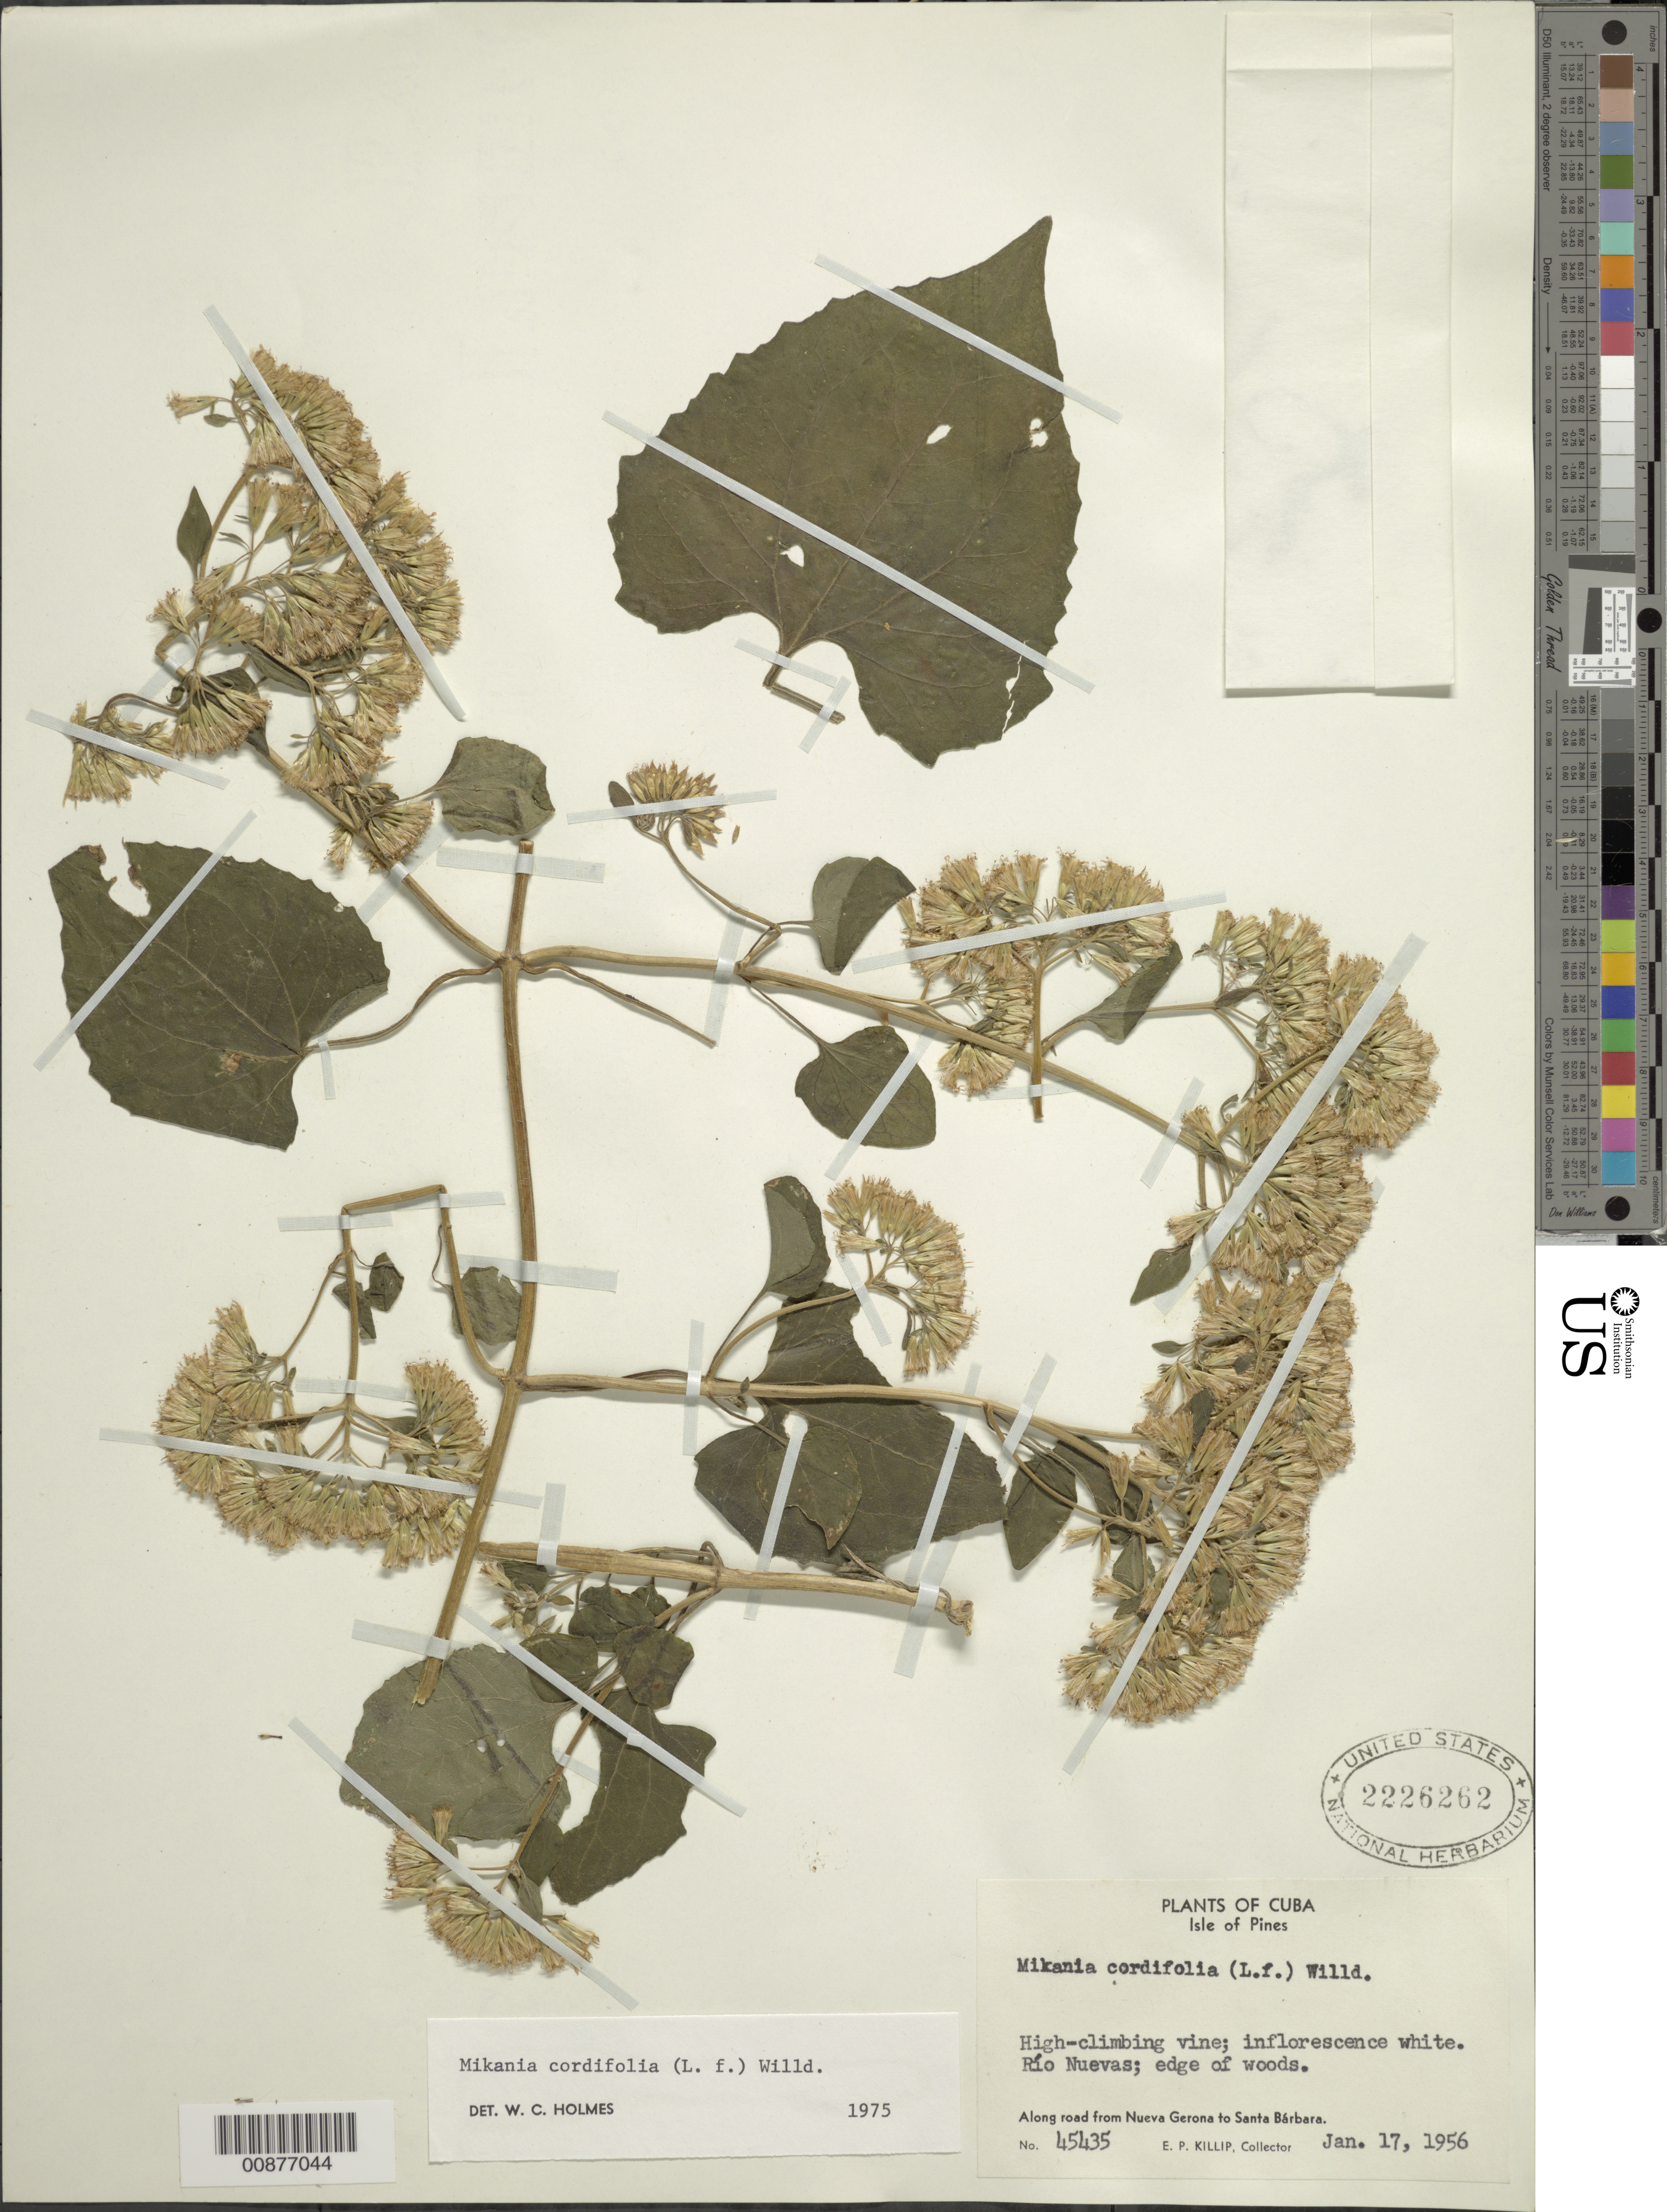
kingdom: Plantae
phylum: Tracheophyta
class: Magnoliopsida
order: Asterales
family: Asteraceae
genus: Mikania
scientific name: Mikania cordifolia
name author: Kunth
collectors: E. P. Killip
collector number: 45435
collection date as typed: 17 Jan 1956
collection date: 1956-01-17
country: Cuba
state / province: Isla de La Juventud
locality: Road from Gerona to Santa Bárbara; Río Nuevas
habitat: Edge of woods; along road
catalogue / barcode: US 2226262